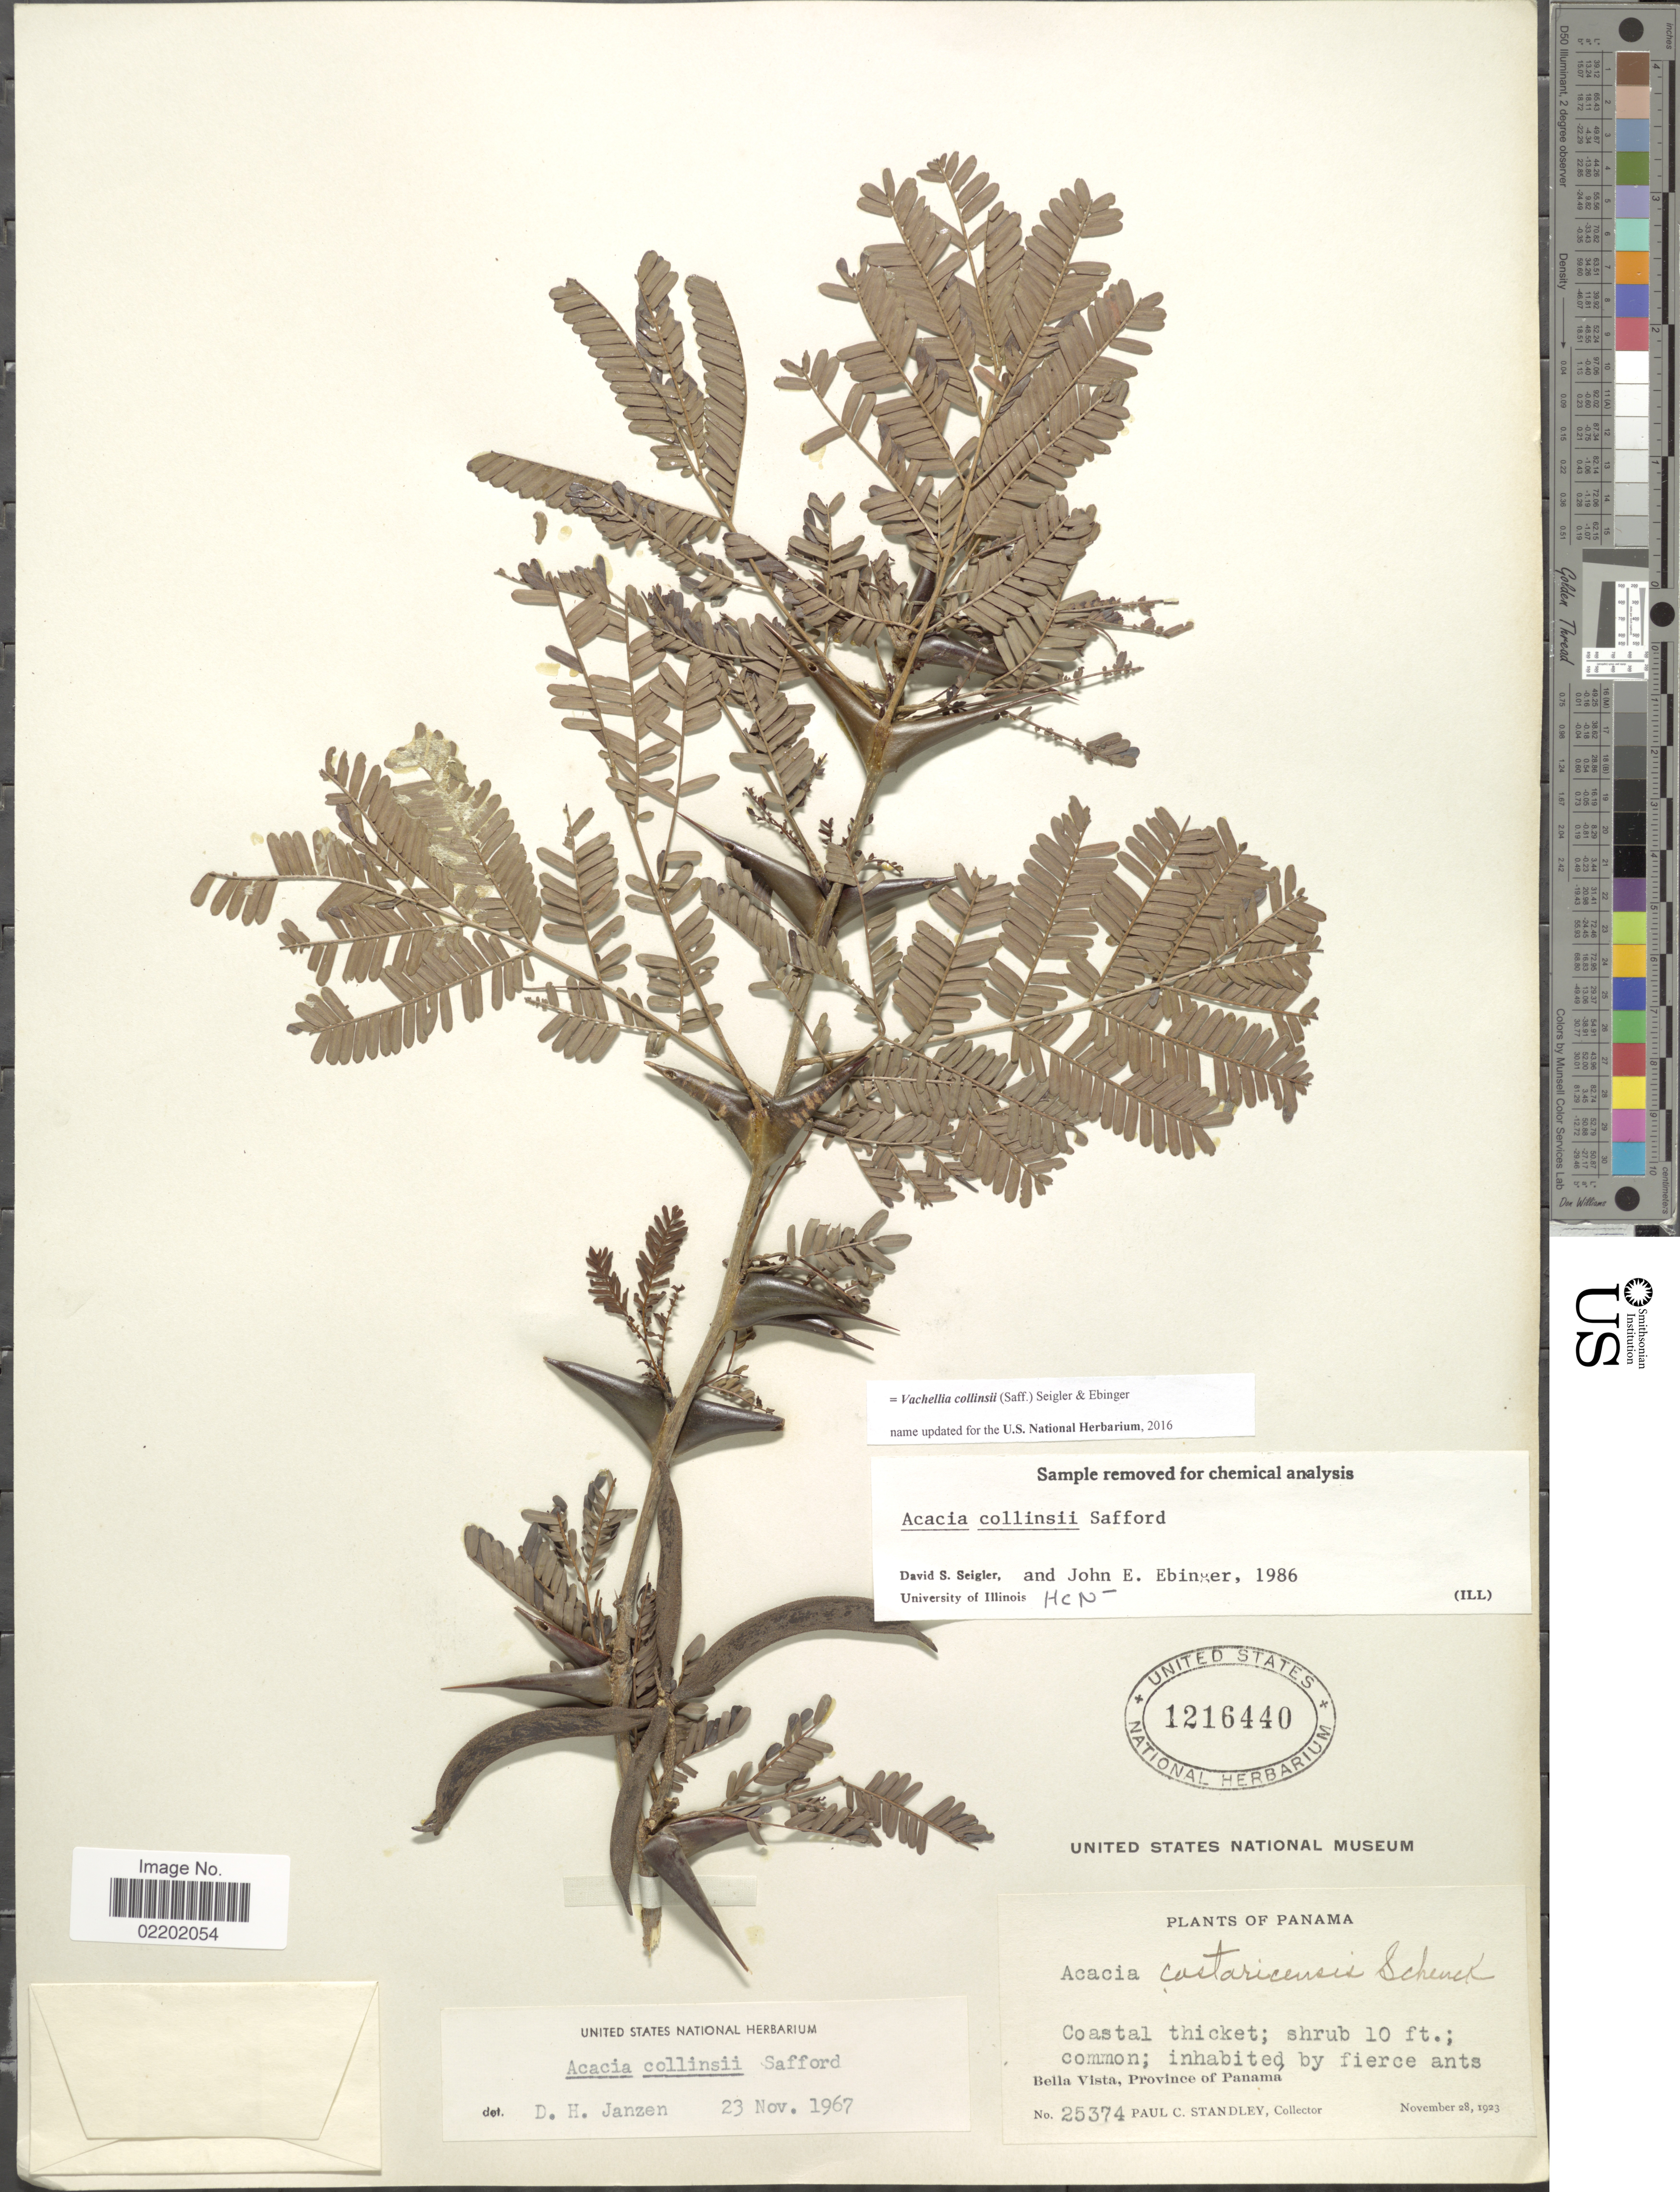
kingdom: Plantae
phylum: Tracheophyta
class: Magnoliopsida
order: Fabales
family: Fabaceae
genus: Vachellia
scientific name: Vachellia collinsii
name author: (Saff.) Seigler & Ebinger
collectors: P. C. Standley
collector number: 25374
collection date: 1923-11-28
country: Panama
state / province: Panamá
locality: Coastal thicket, Bella Vista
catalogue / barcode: US 1216440